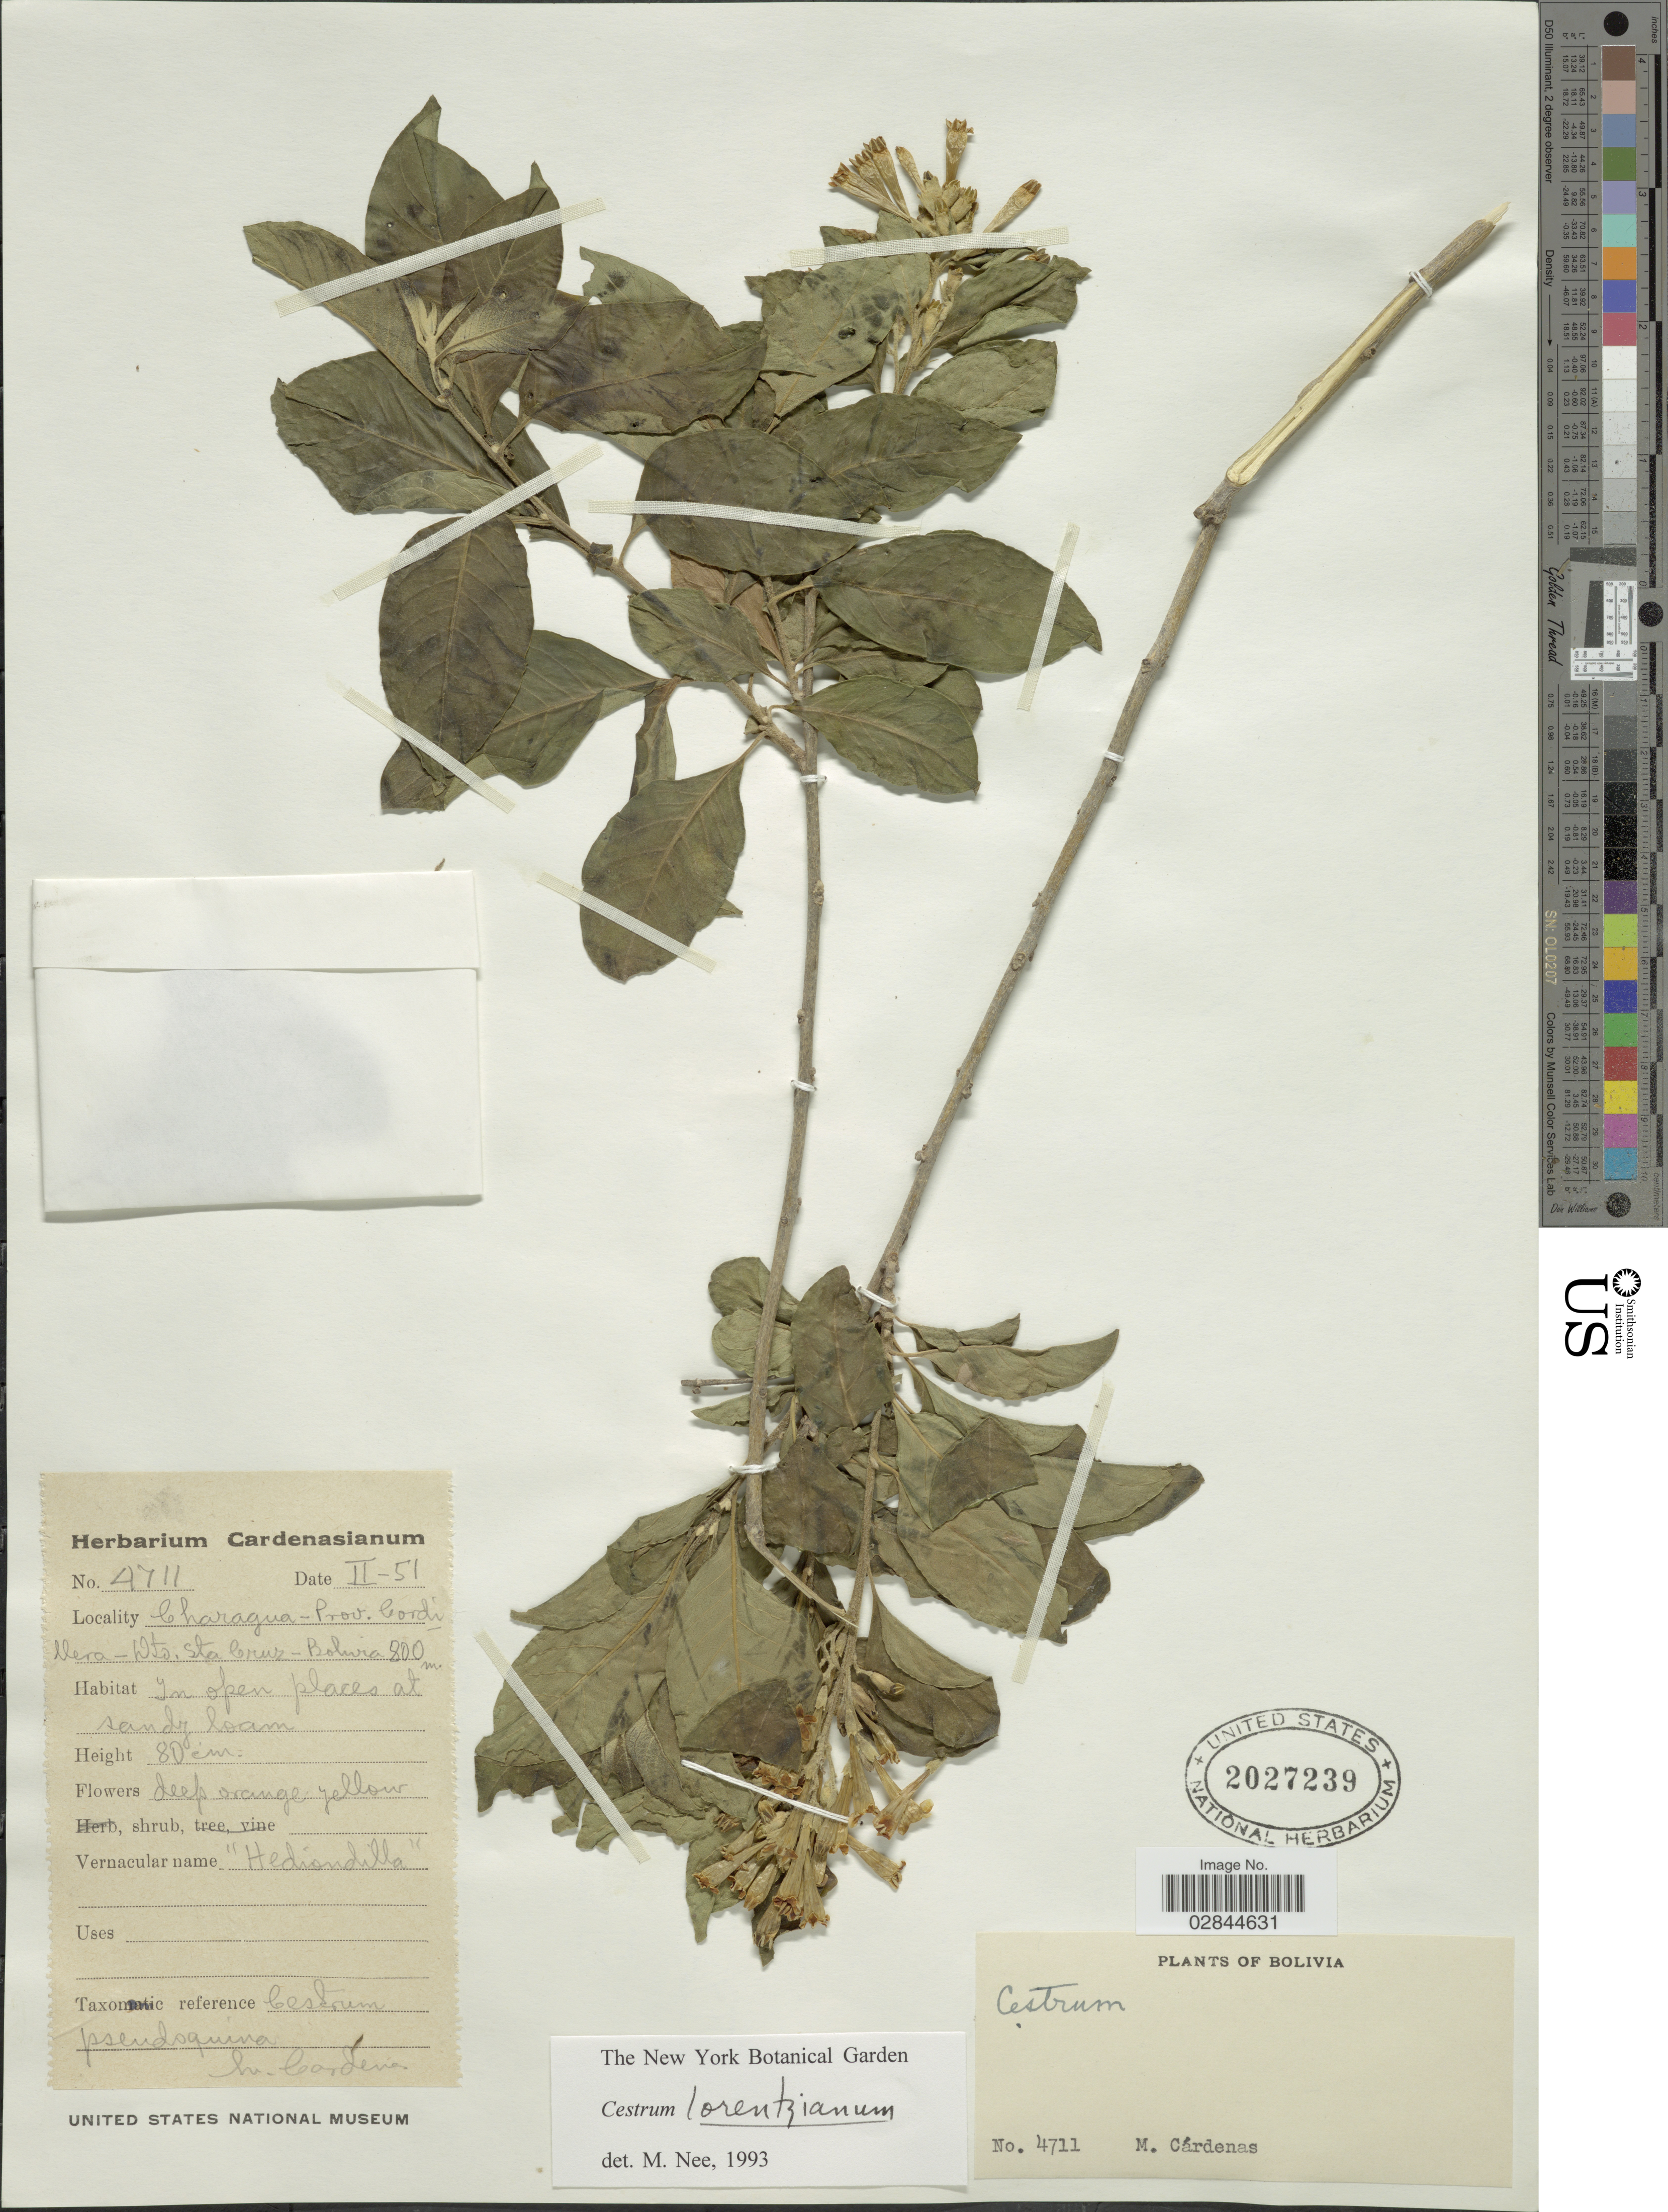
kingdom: Plantae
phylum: Tracheophyta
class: Magnoliopsida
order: Solanales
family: Solanaceae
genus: Cestrum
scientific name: Cestrum lorentzianum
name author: Griseb.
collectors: M. Cárdenas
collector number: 4711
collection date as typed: Transcribed d/m/y: /2/51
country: Bolivia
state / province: Santa Cruz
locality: Charagua- Prov. Cordillera. Dto. Sta. Cruz.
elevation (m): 800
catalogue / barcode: US 2027239